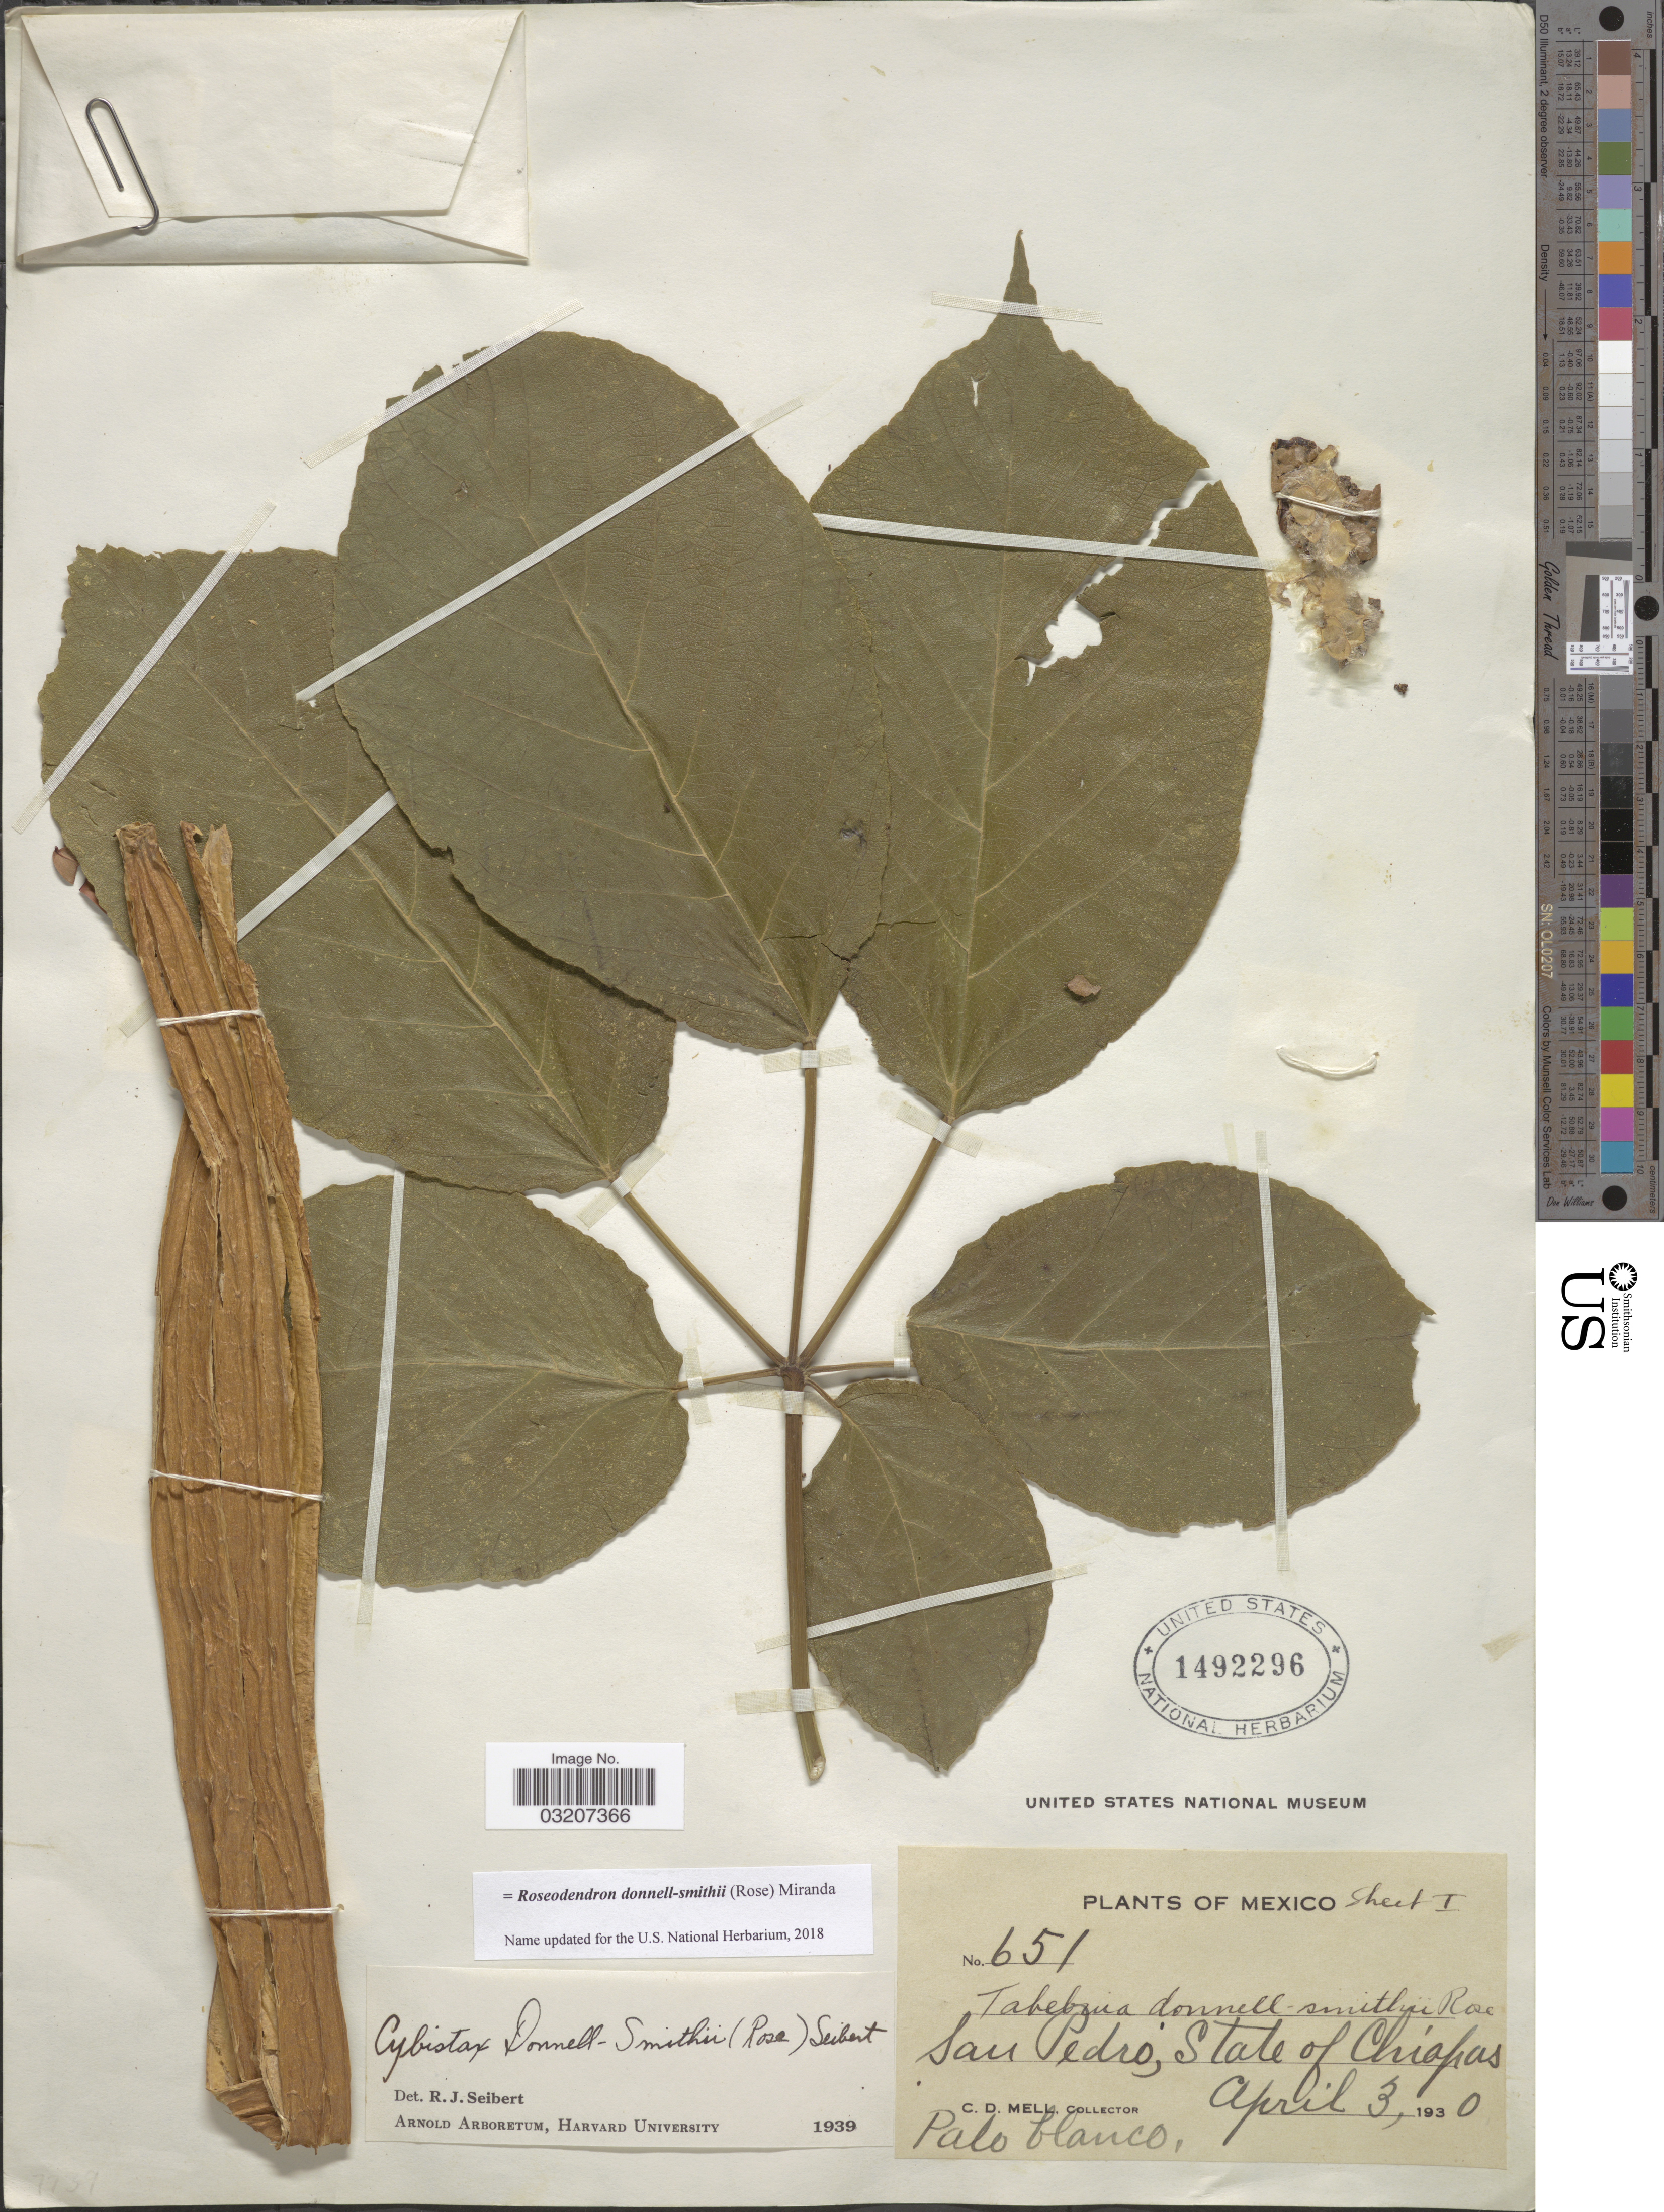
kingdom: Plantae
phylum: Tracheophyta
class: Magnoliopsida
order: Lamiales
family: Bignoniaceae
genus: Roseodendron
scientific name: Roseodendron donnell-smithii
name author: (Rose) Miranda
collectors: C. D. Mell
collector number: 651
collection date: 1930-04-03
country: Mexico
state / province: Chiapas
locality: San Pedro.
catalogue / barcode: US 1492296